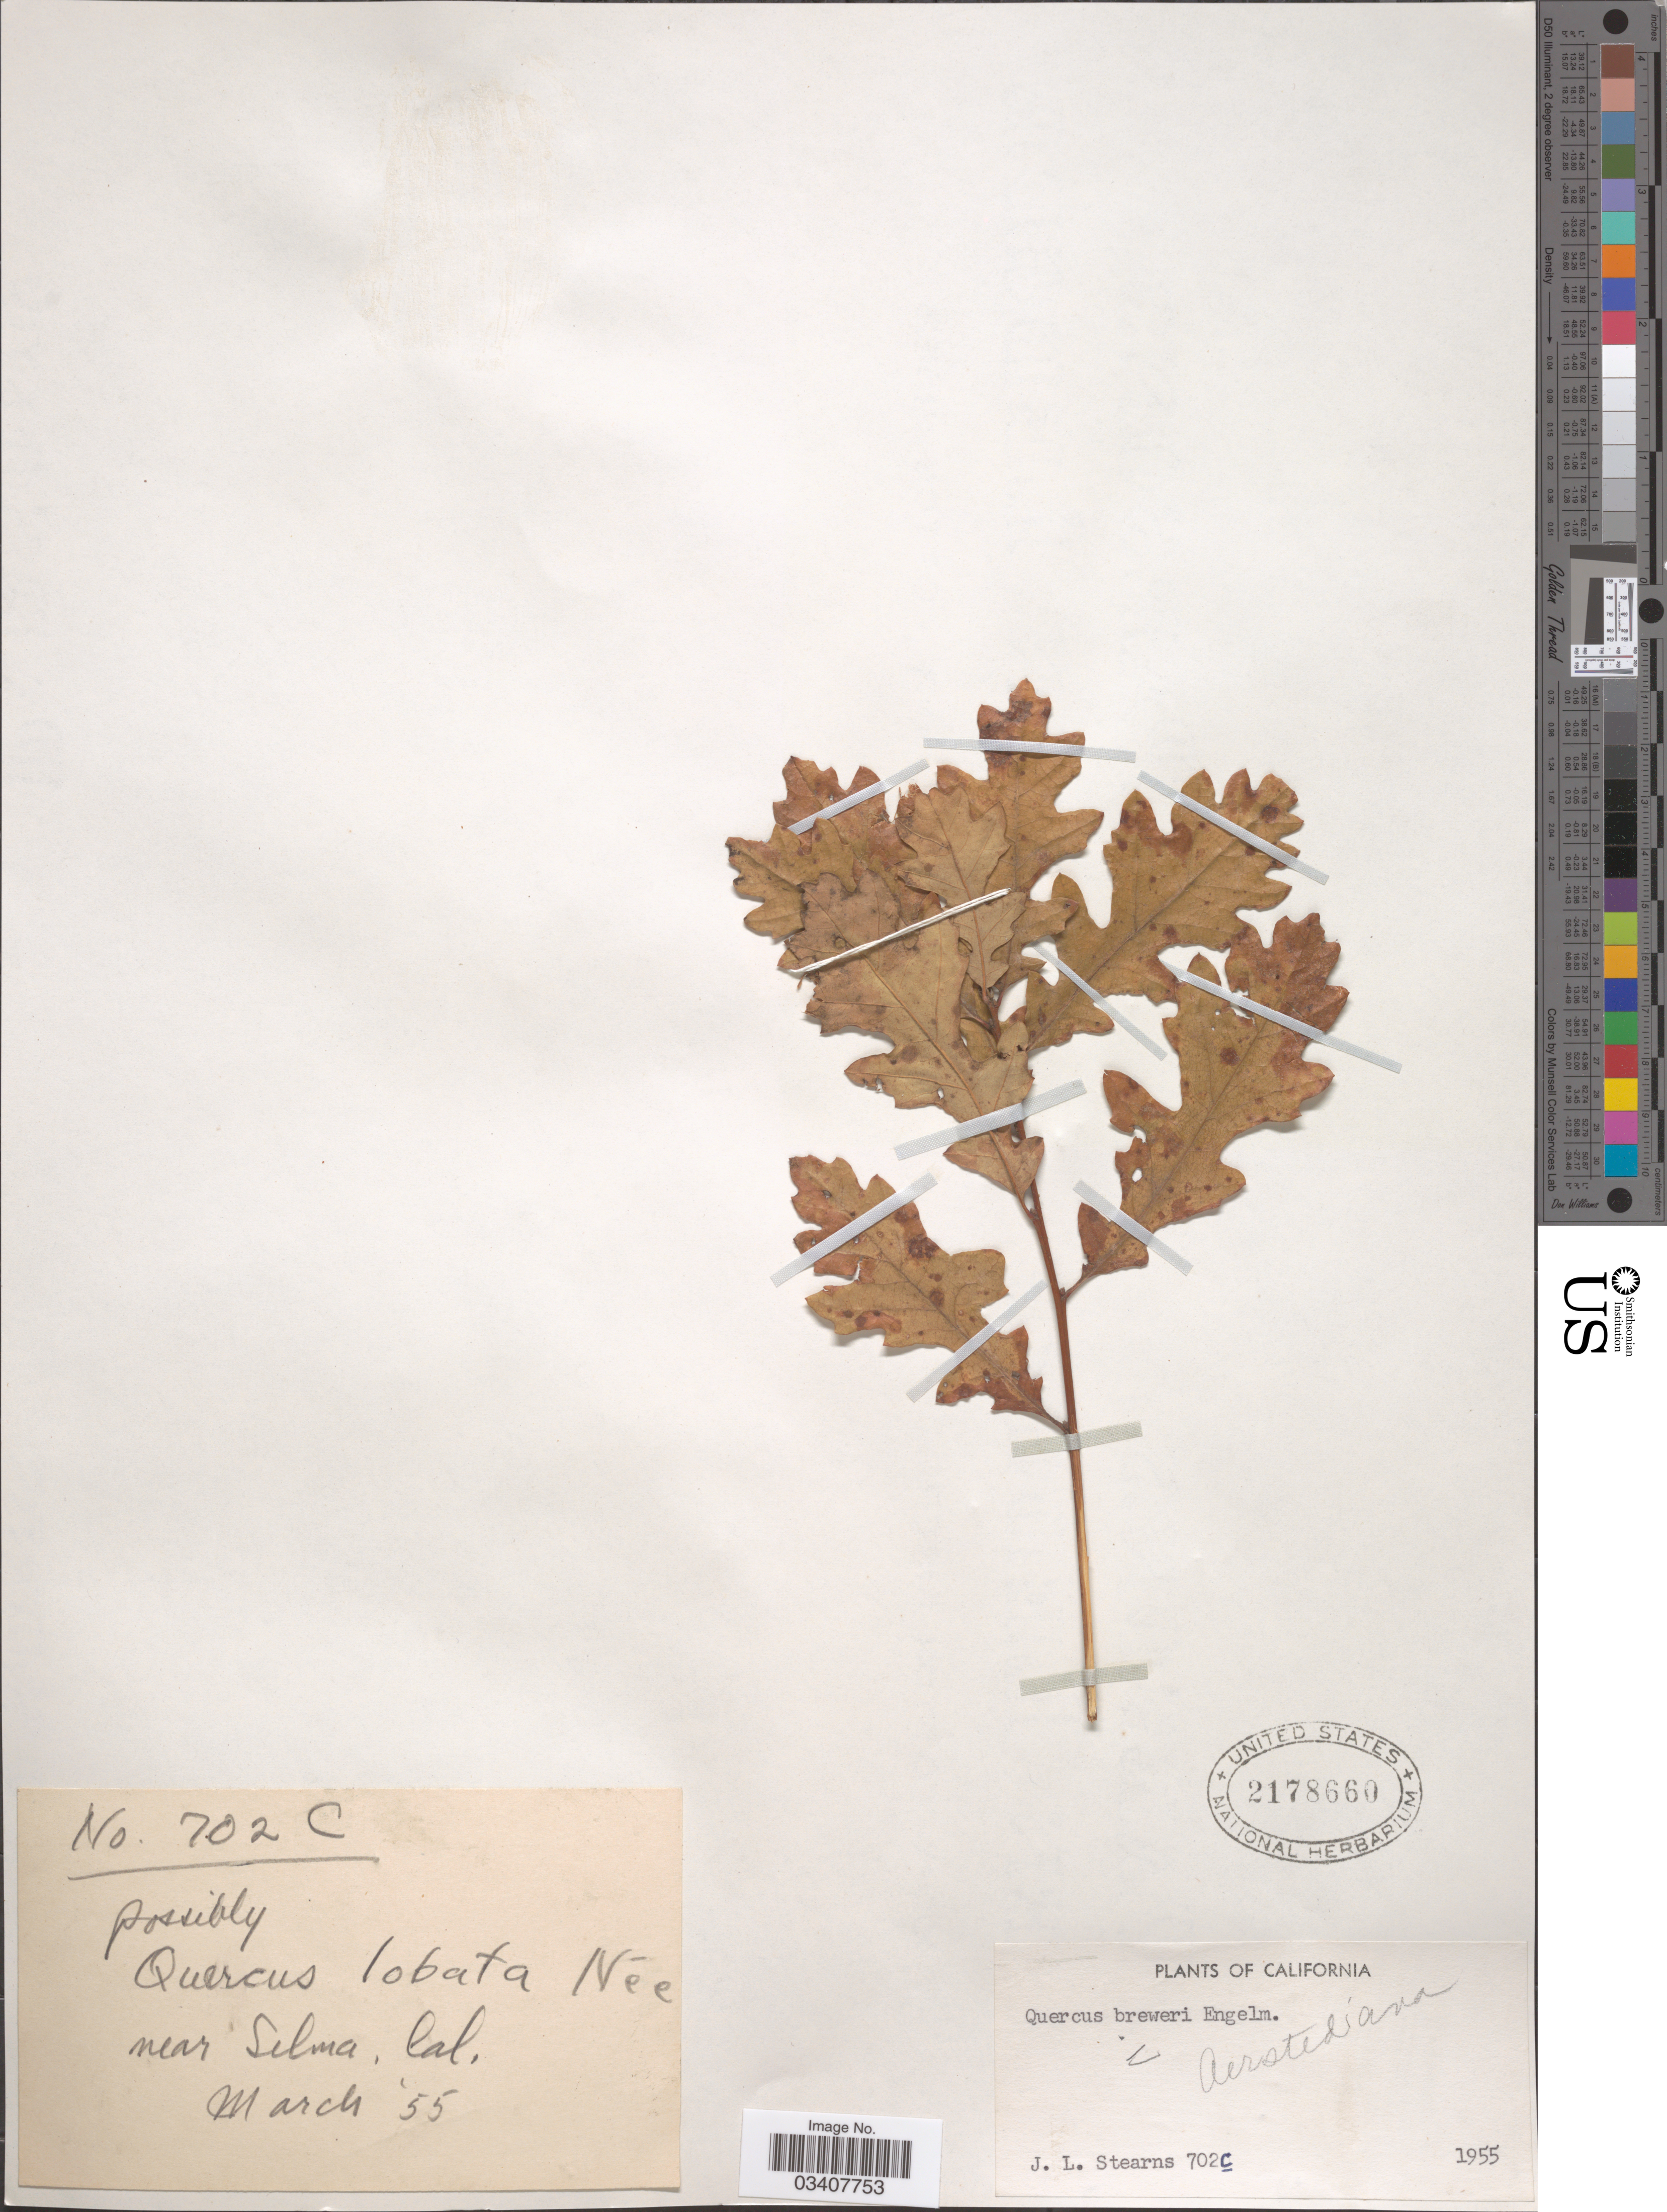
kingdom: Plantae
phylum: Tracheophyta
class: Magnoliopsida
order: Fagales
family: Fagaceae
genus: Quercus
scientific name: Quercus oerstediana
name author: R. Br.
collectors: J. Stearns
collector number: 702C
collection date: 1955-03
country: United States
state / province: California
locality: Near Selma.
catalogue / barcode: US 2178660